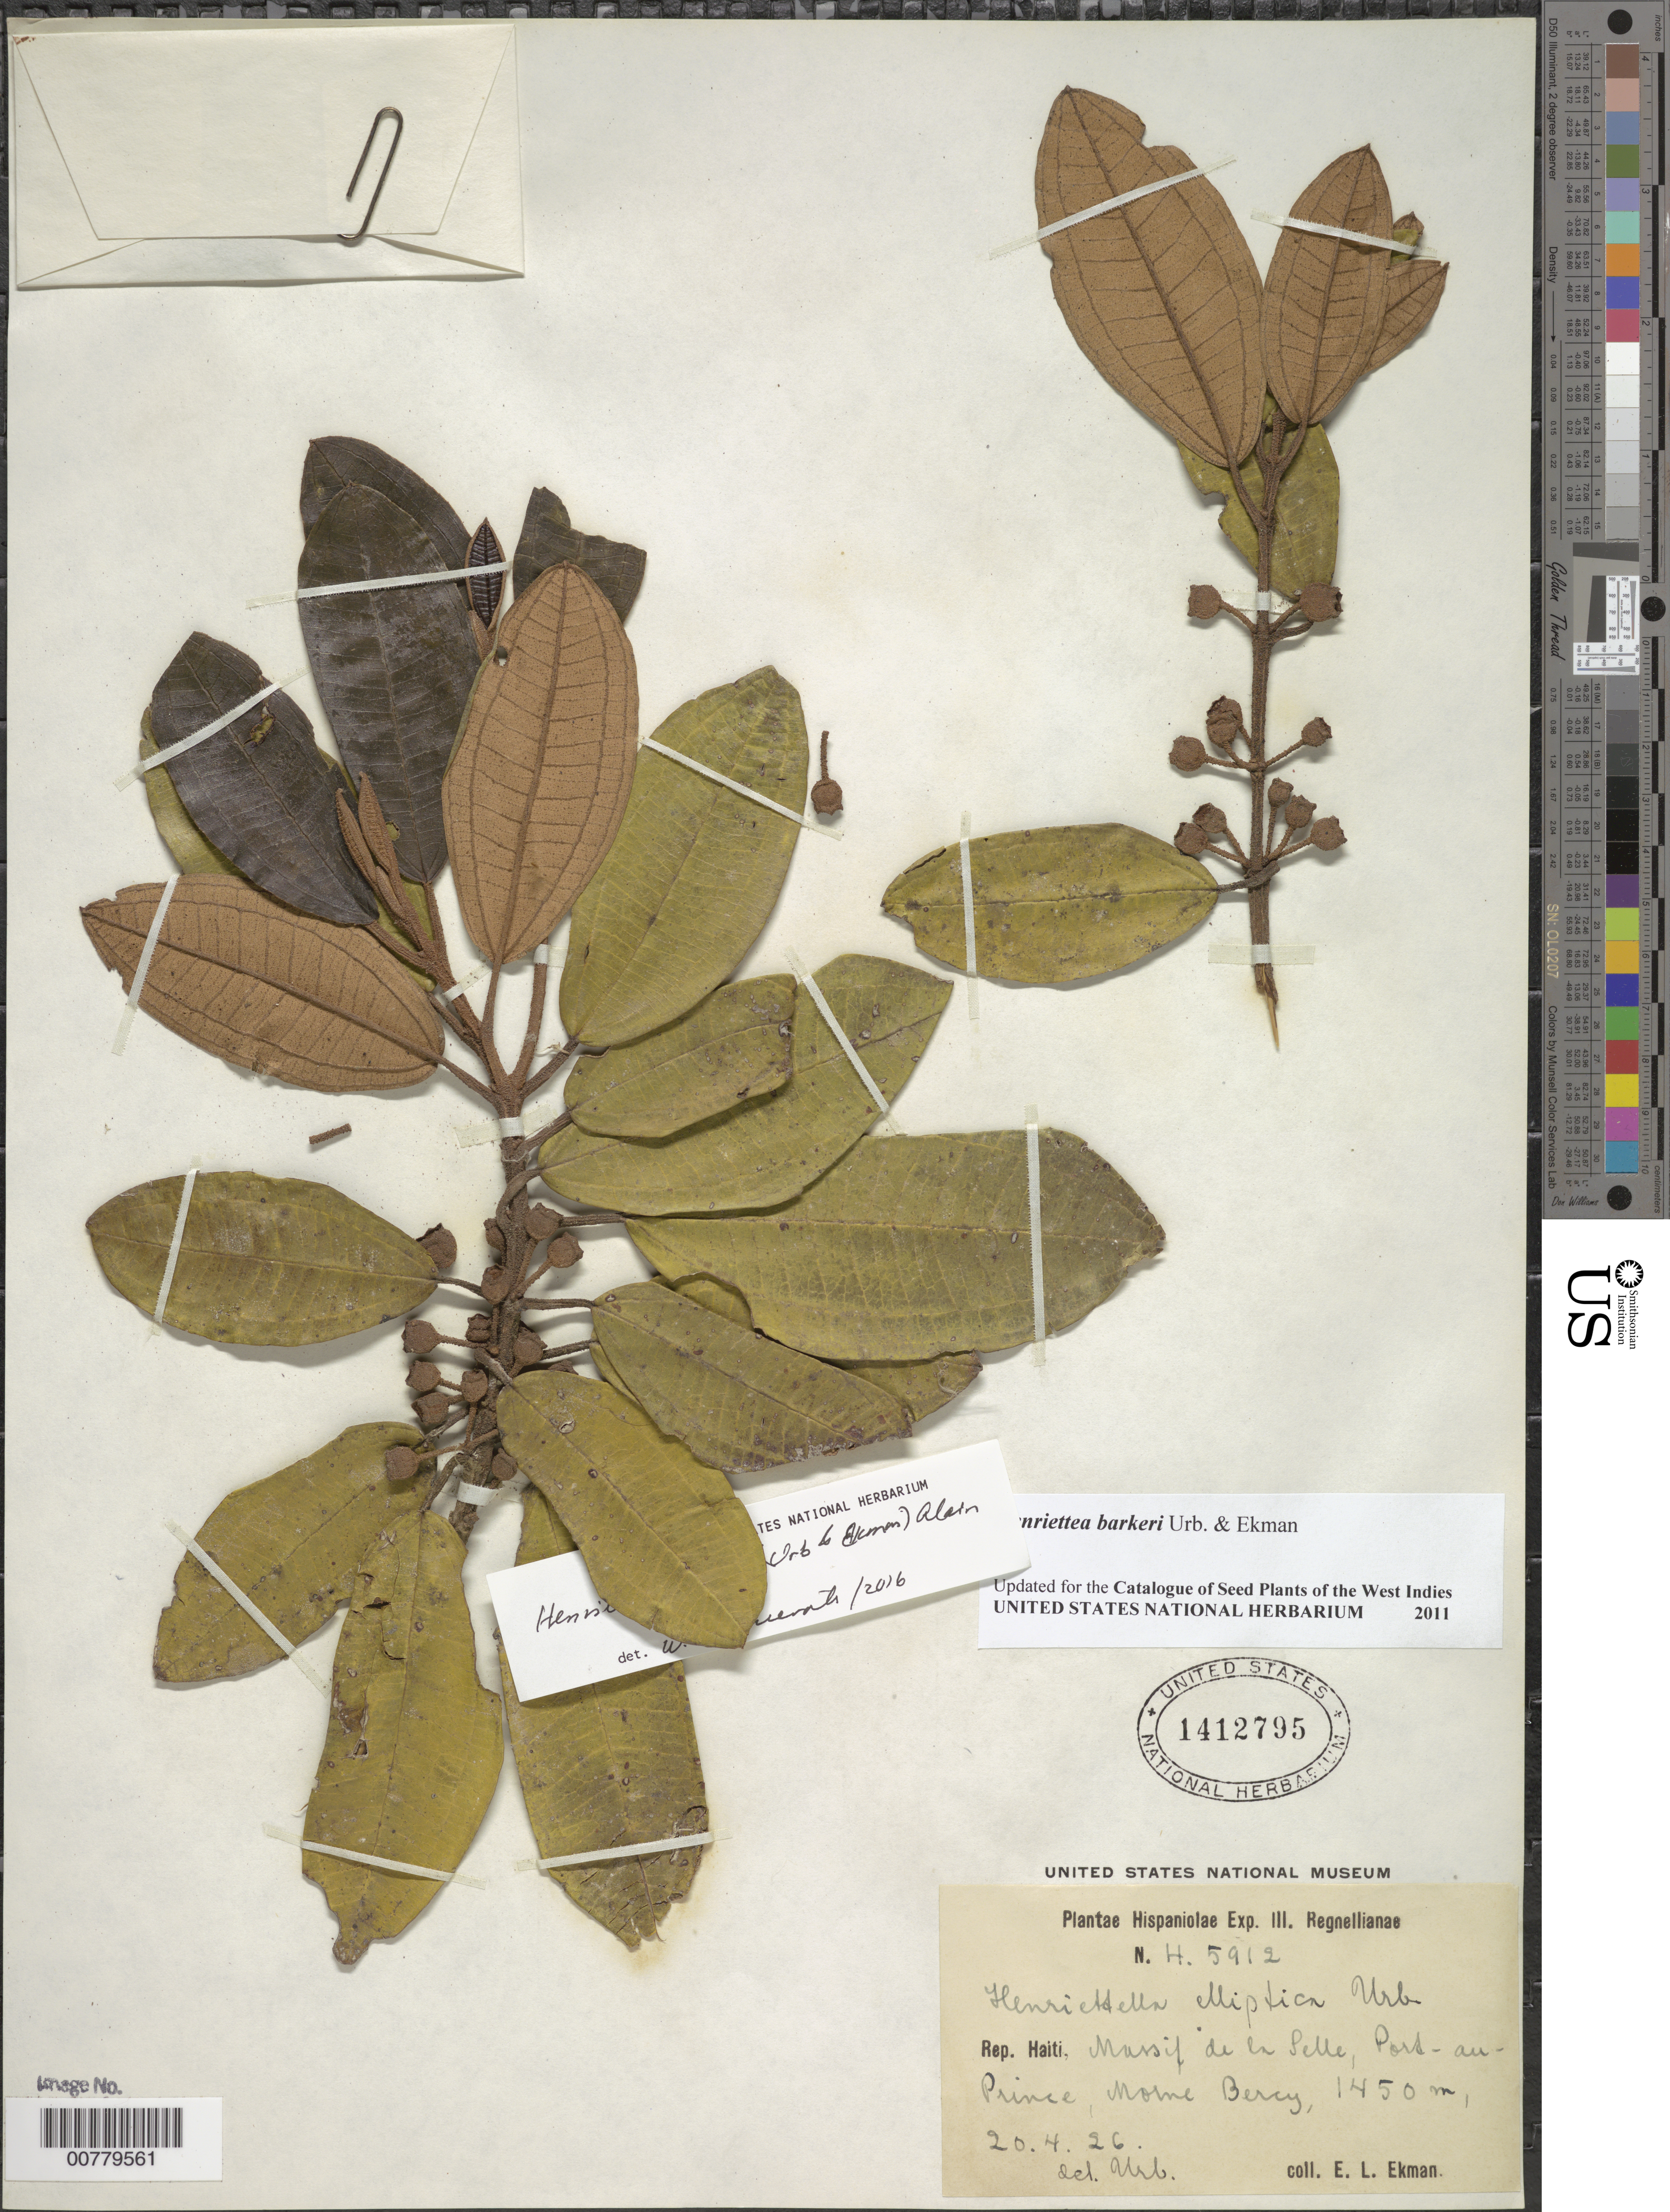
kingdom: Plantae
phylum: Tracheophyta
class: Magnoliopsida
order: Myrtales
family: Melastomataceae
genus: Henriettea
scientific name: Henriettea barkeri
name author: (Urb. & Ekman) Alain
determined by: Urban, Ignatz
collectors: E. L. Ekman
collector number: H 5912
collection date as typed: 20 Apr 1926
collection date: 1926-04-20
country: Haiti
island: Hispaniola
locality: Massif de la Selle, Port-au-Prince, Morne Bercy.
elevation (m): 1450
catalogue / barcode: US 1412795